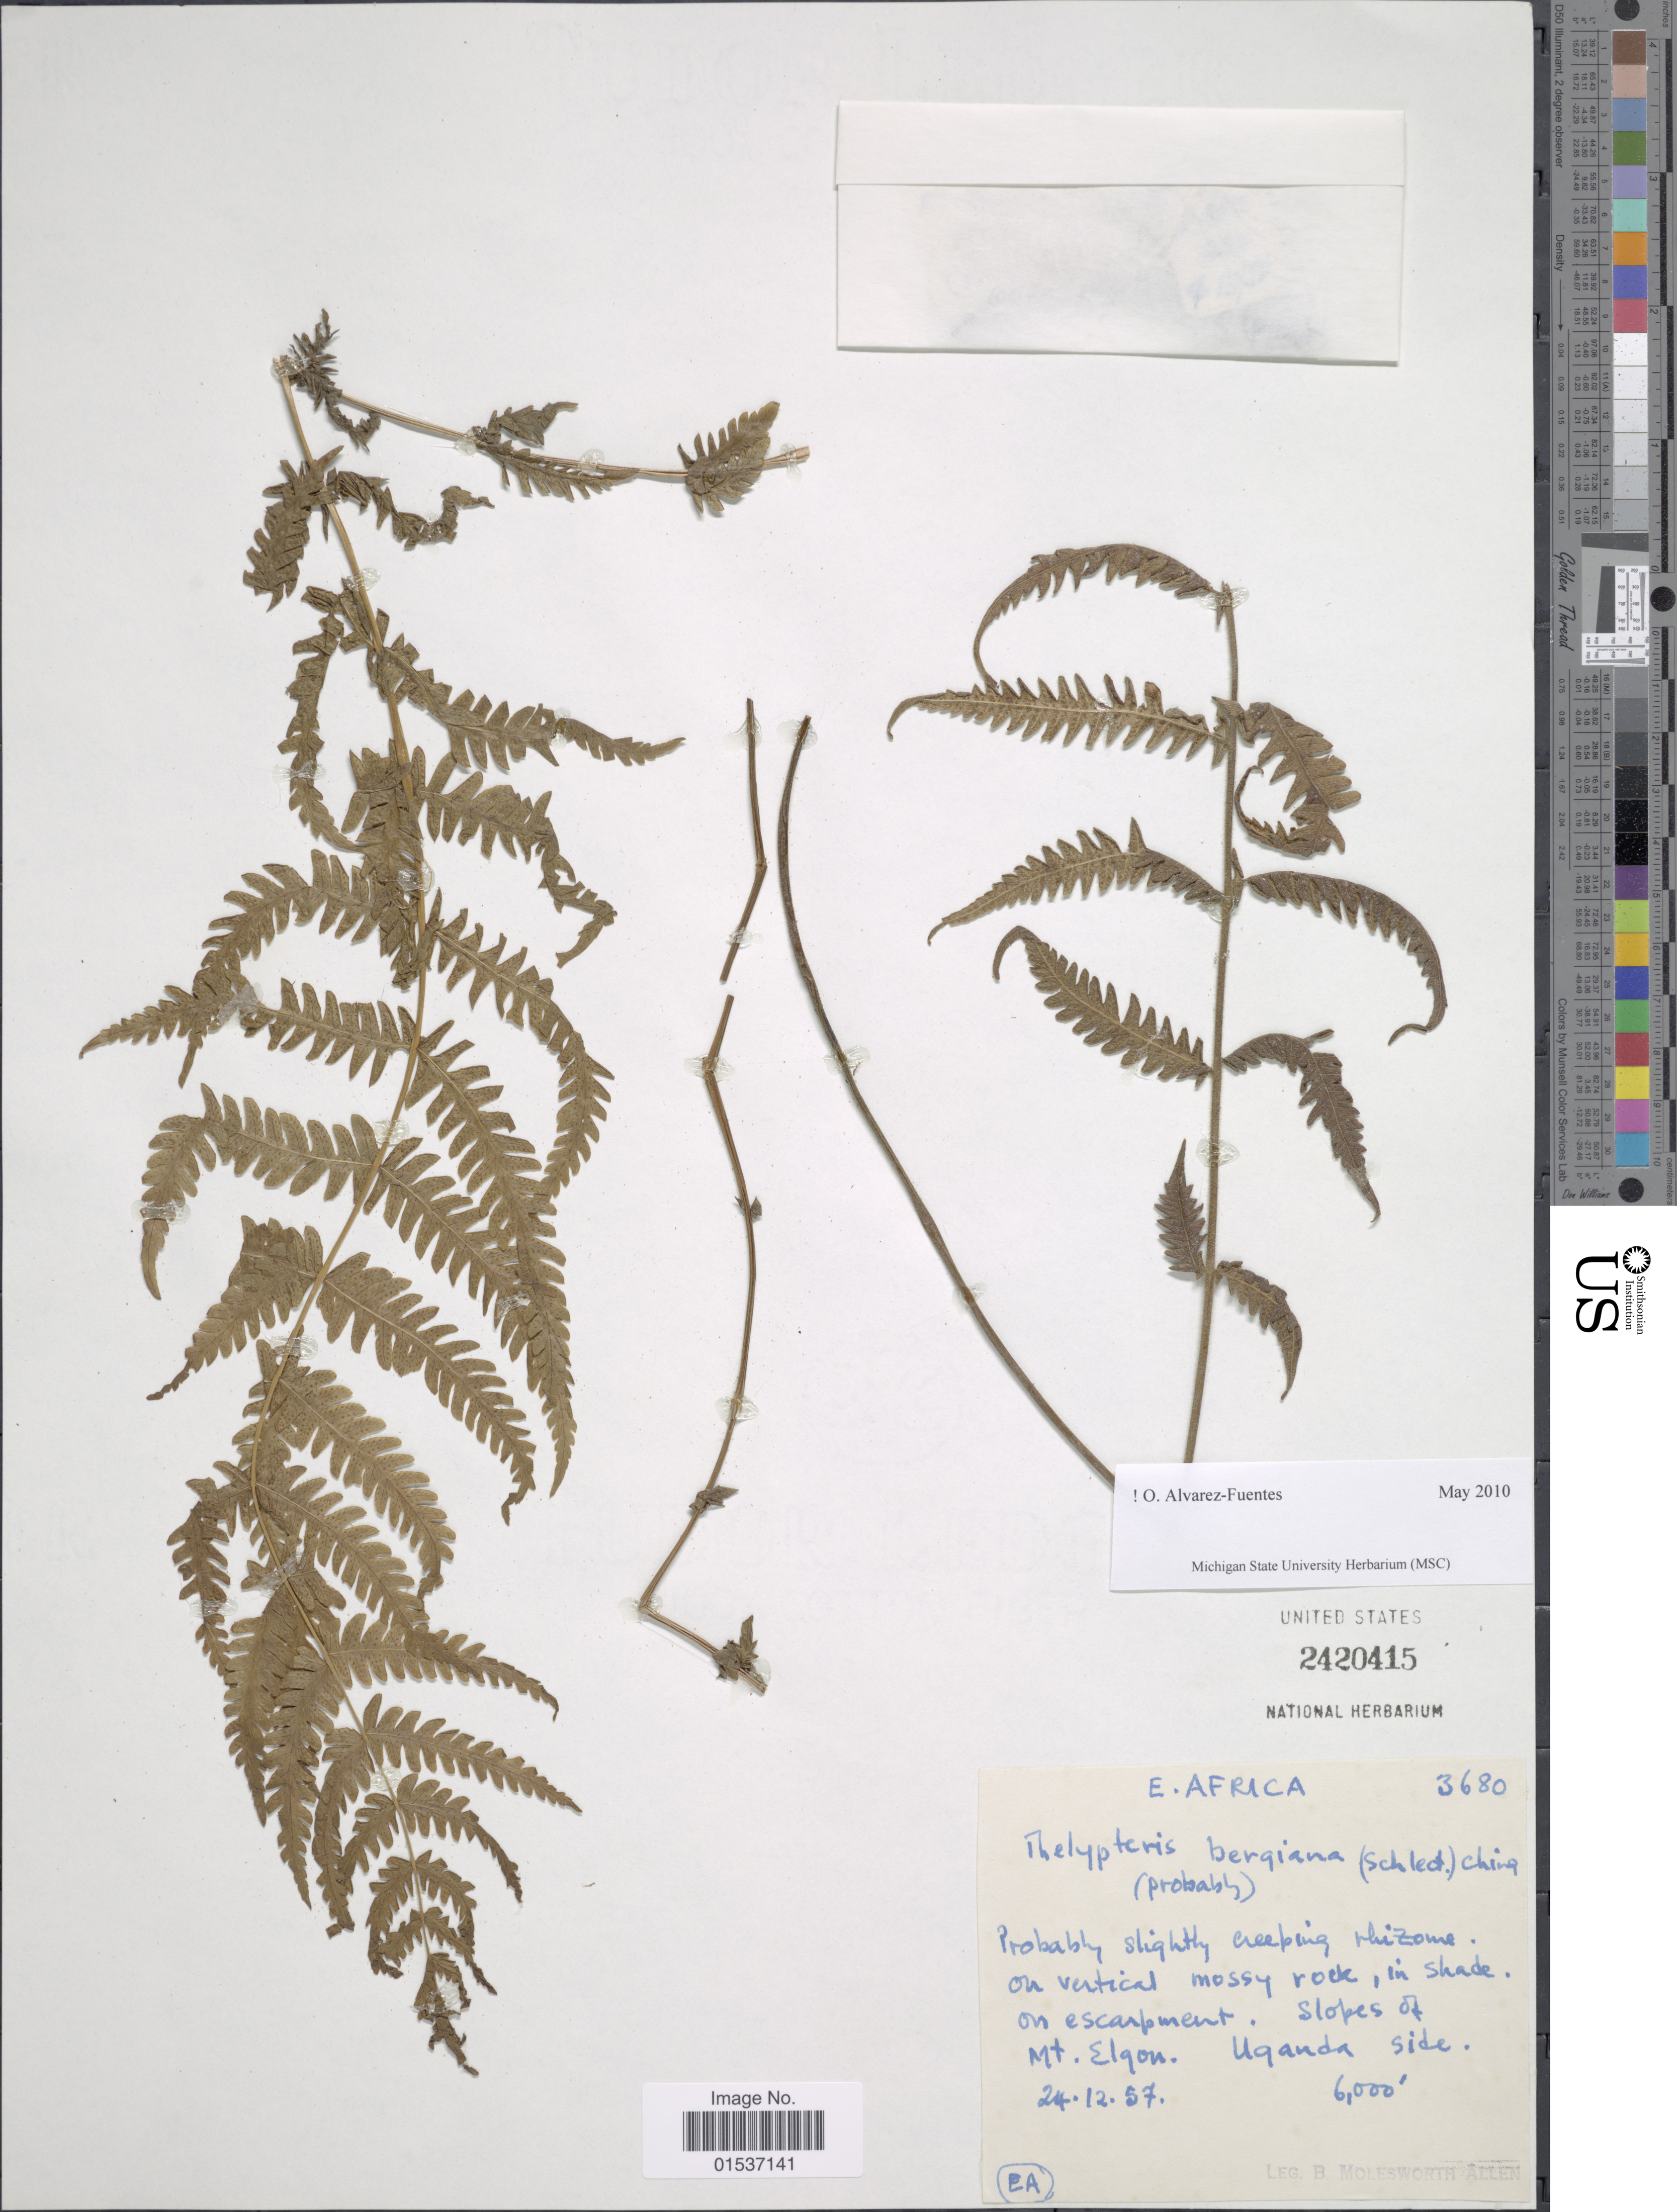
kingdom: Plantae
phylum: Tracheophyta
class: Polypodiopsida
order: Polypodiales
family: Thelypteridaceae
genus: Thelypteris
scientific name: Thelypteris bergiana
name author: (Schltdl.) Ching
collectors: B. E. G. Molesworth-Allen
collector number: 3680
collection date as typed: Transcribed d/m/y: 24/12/57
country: Uganda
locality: E. Africa. Slopes of Mt. Elgon, Uganda side.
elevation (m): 1829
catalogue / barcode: US 2420415